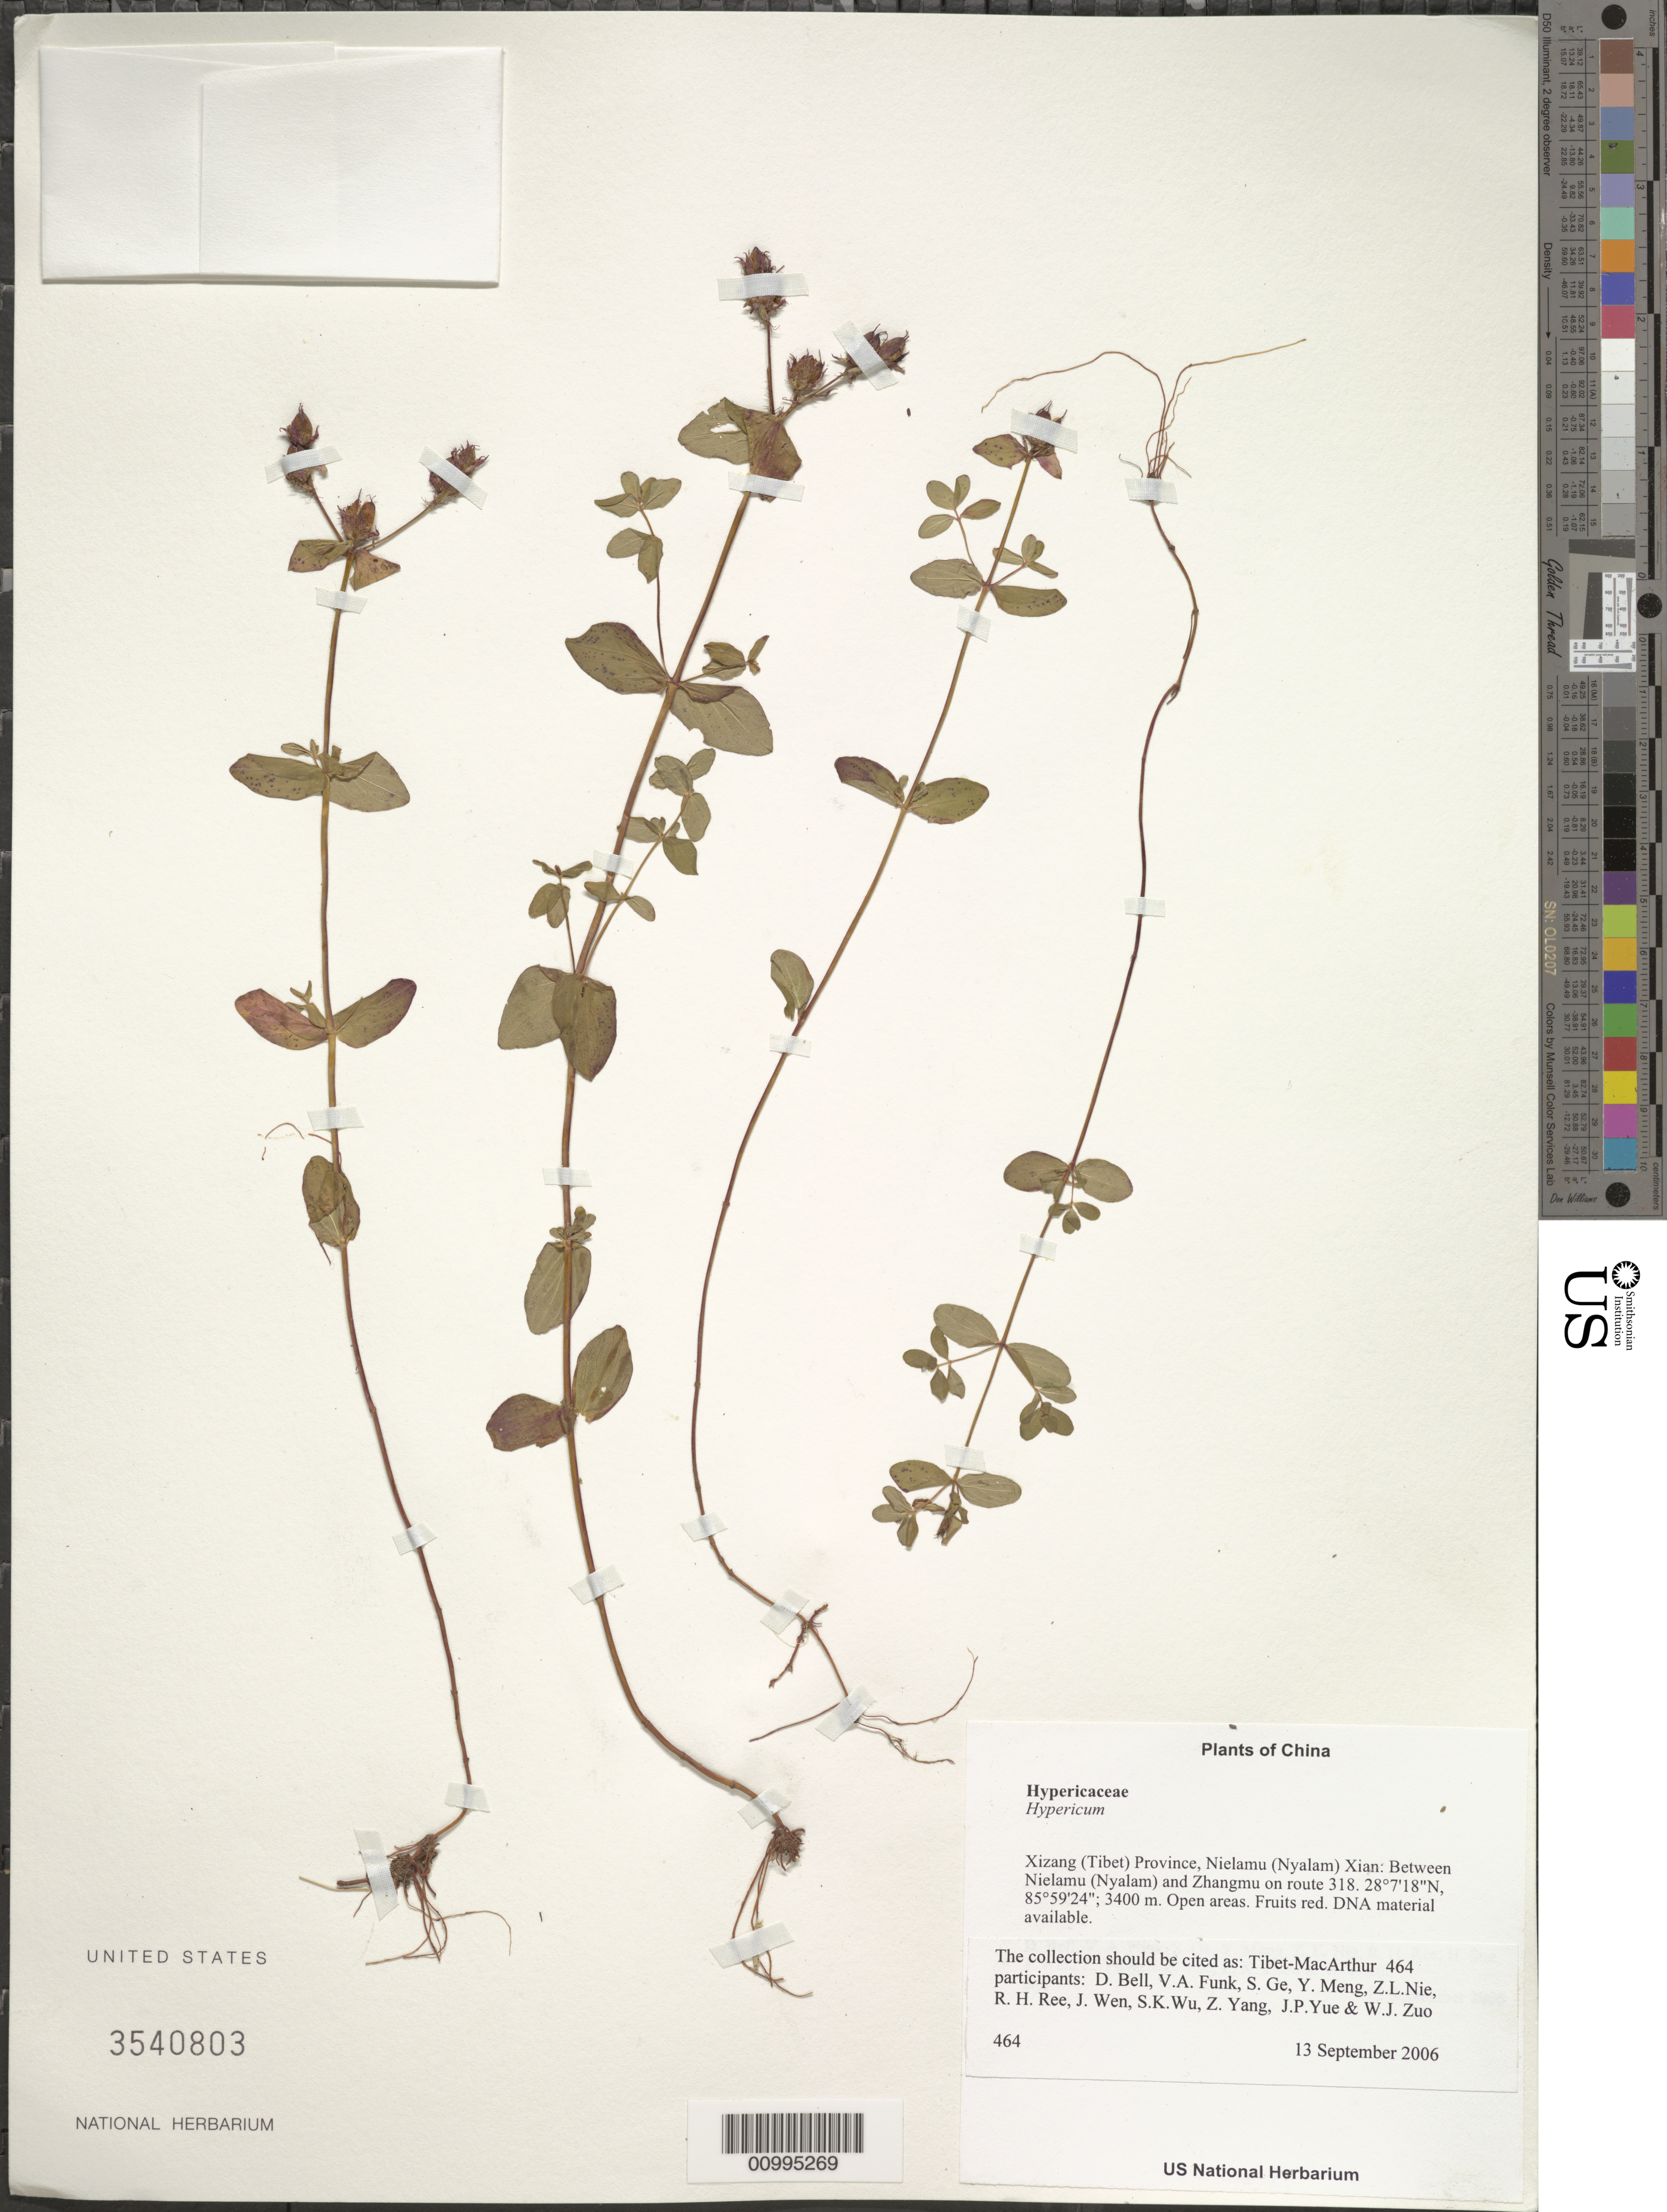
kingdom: Plantae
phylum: Tracheophyta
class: Magnoliopsida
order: Malpighiales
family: Hypericaceae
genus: Hypericum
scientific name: Hypericum sp.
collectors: Tibet-MacArthur, D. A. Bell, V. Funk, S. Ge, Y. Meng, Z. Nie, R. Ree, H. Sun, J. Wen, Z. Yang, J. Yue, Z. Zhou & W. Zuo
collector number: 464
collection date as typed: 13 Sep 2006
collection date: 2006-09-13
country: China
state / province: Xizang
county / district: Nielamu (Nyalam) Xian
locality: Between Nielamu (Nyalam) and Zhangmu on route 318.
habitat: Rocky slopes, cliff bases and disturbed areas beside road. Open areas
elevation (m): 3400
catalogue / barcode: US 3540803